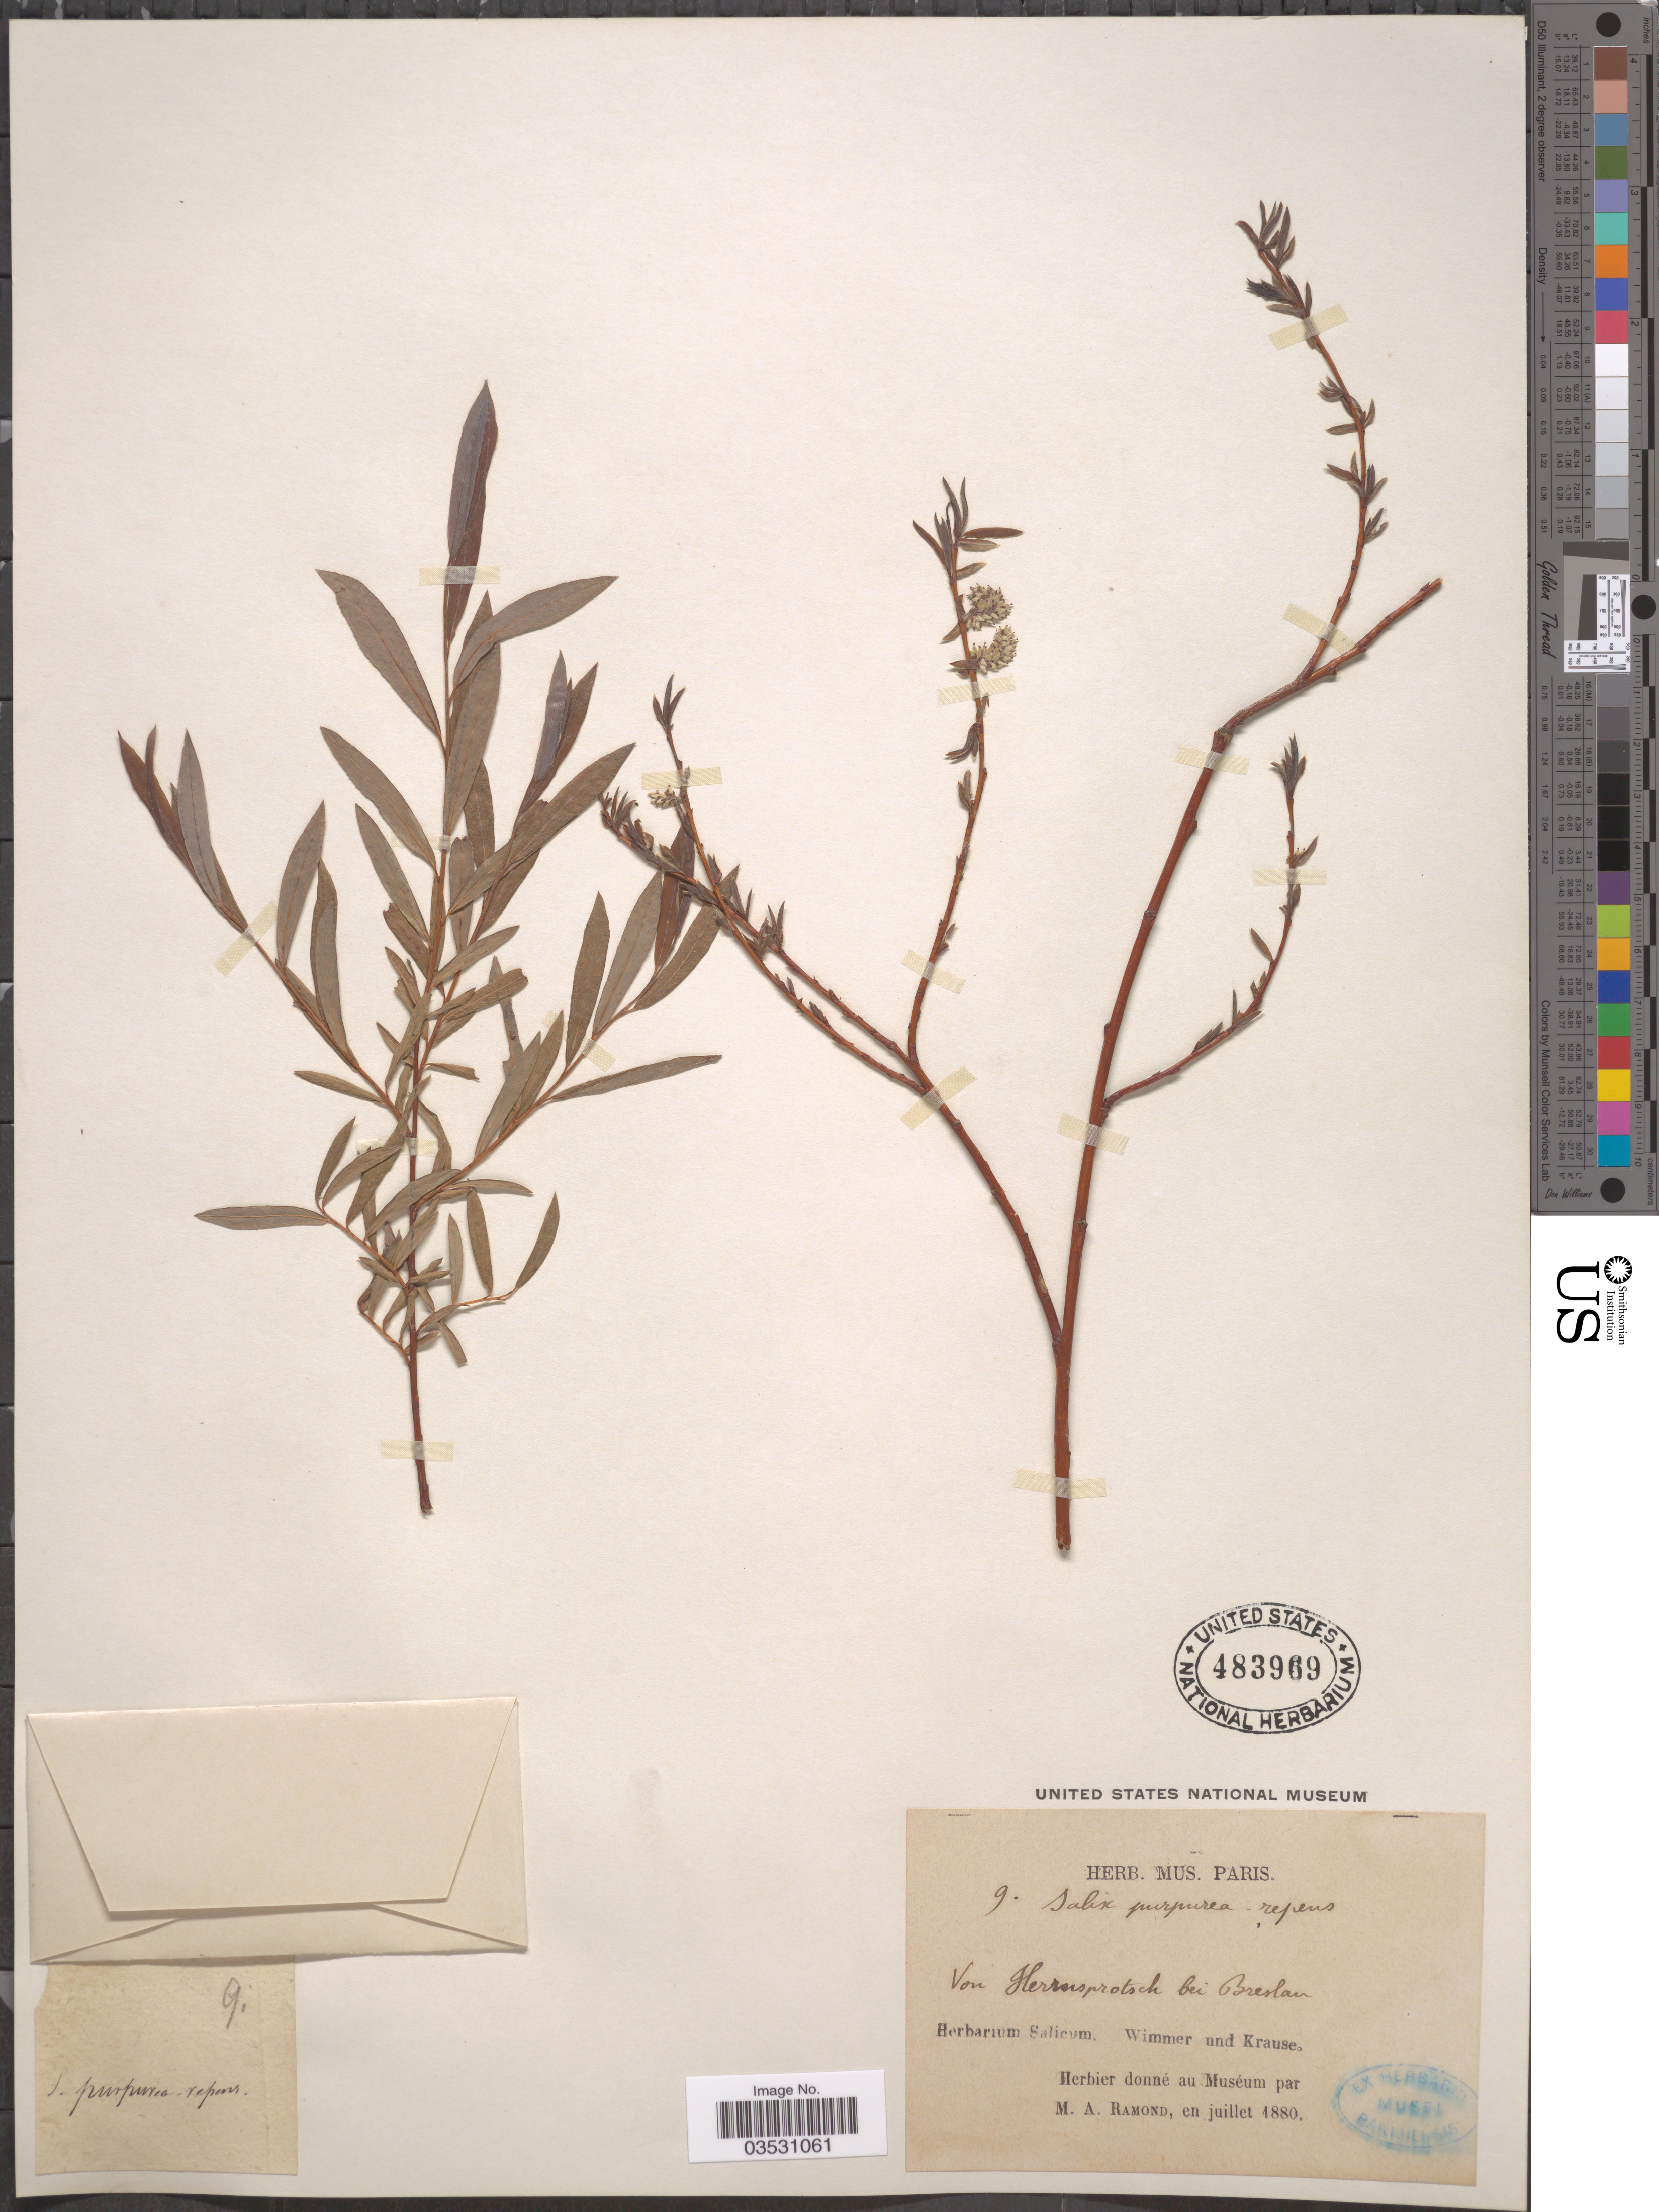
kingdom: Plantae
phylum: Tracheophyta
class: Magnoliopsida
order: Malpighiales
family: Salicaceae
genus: Salix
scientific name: Salix purpurea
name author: L.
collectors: Wimmer & -- Krause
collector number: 9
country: Poland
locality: Von Hermsprotsch bei Breslau.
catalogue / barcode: US 483969